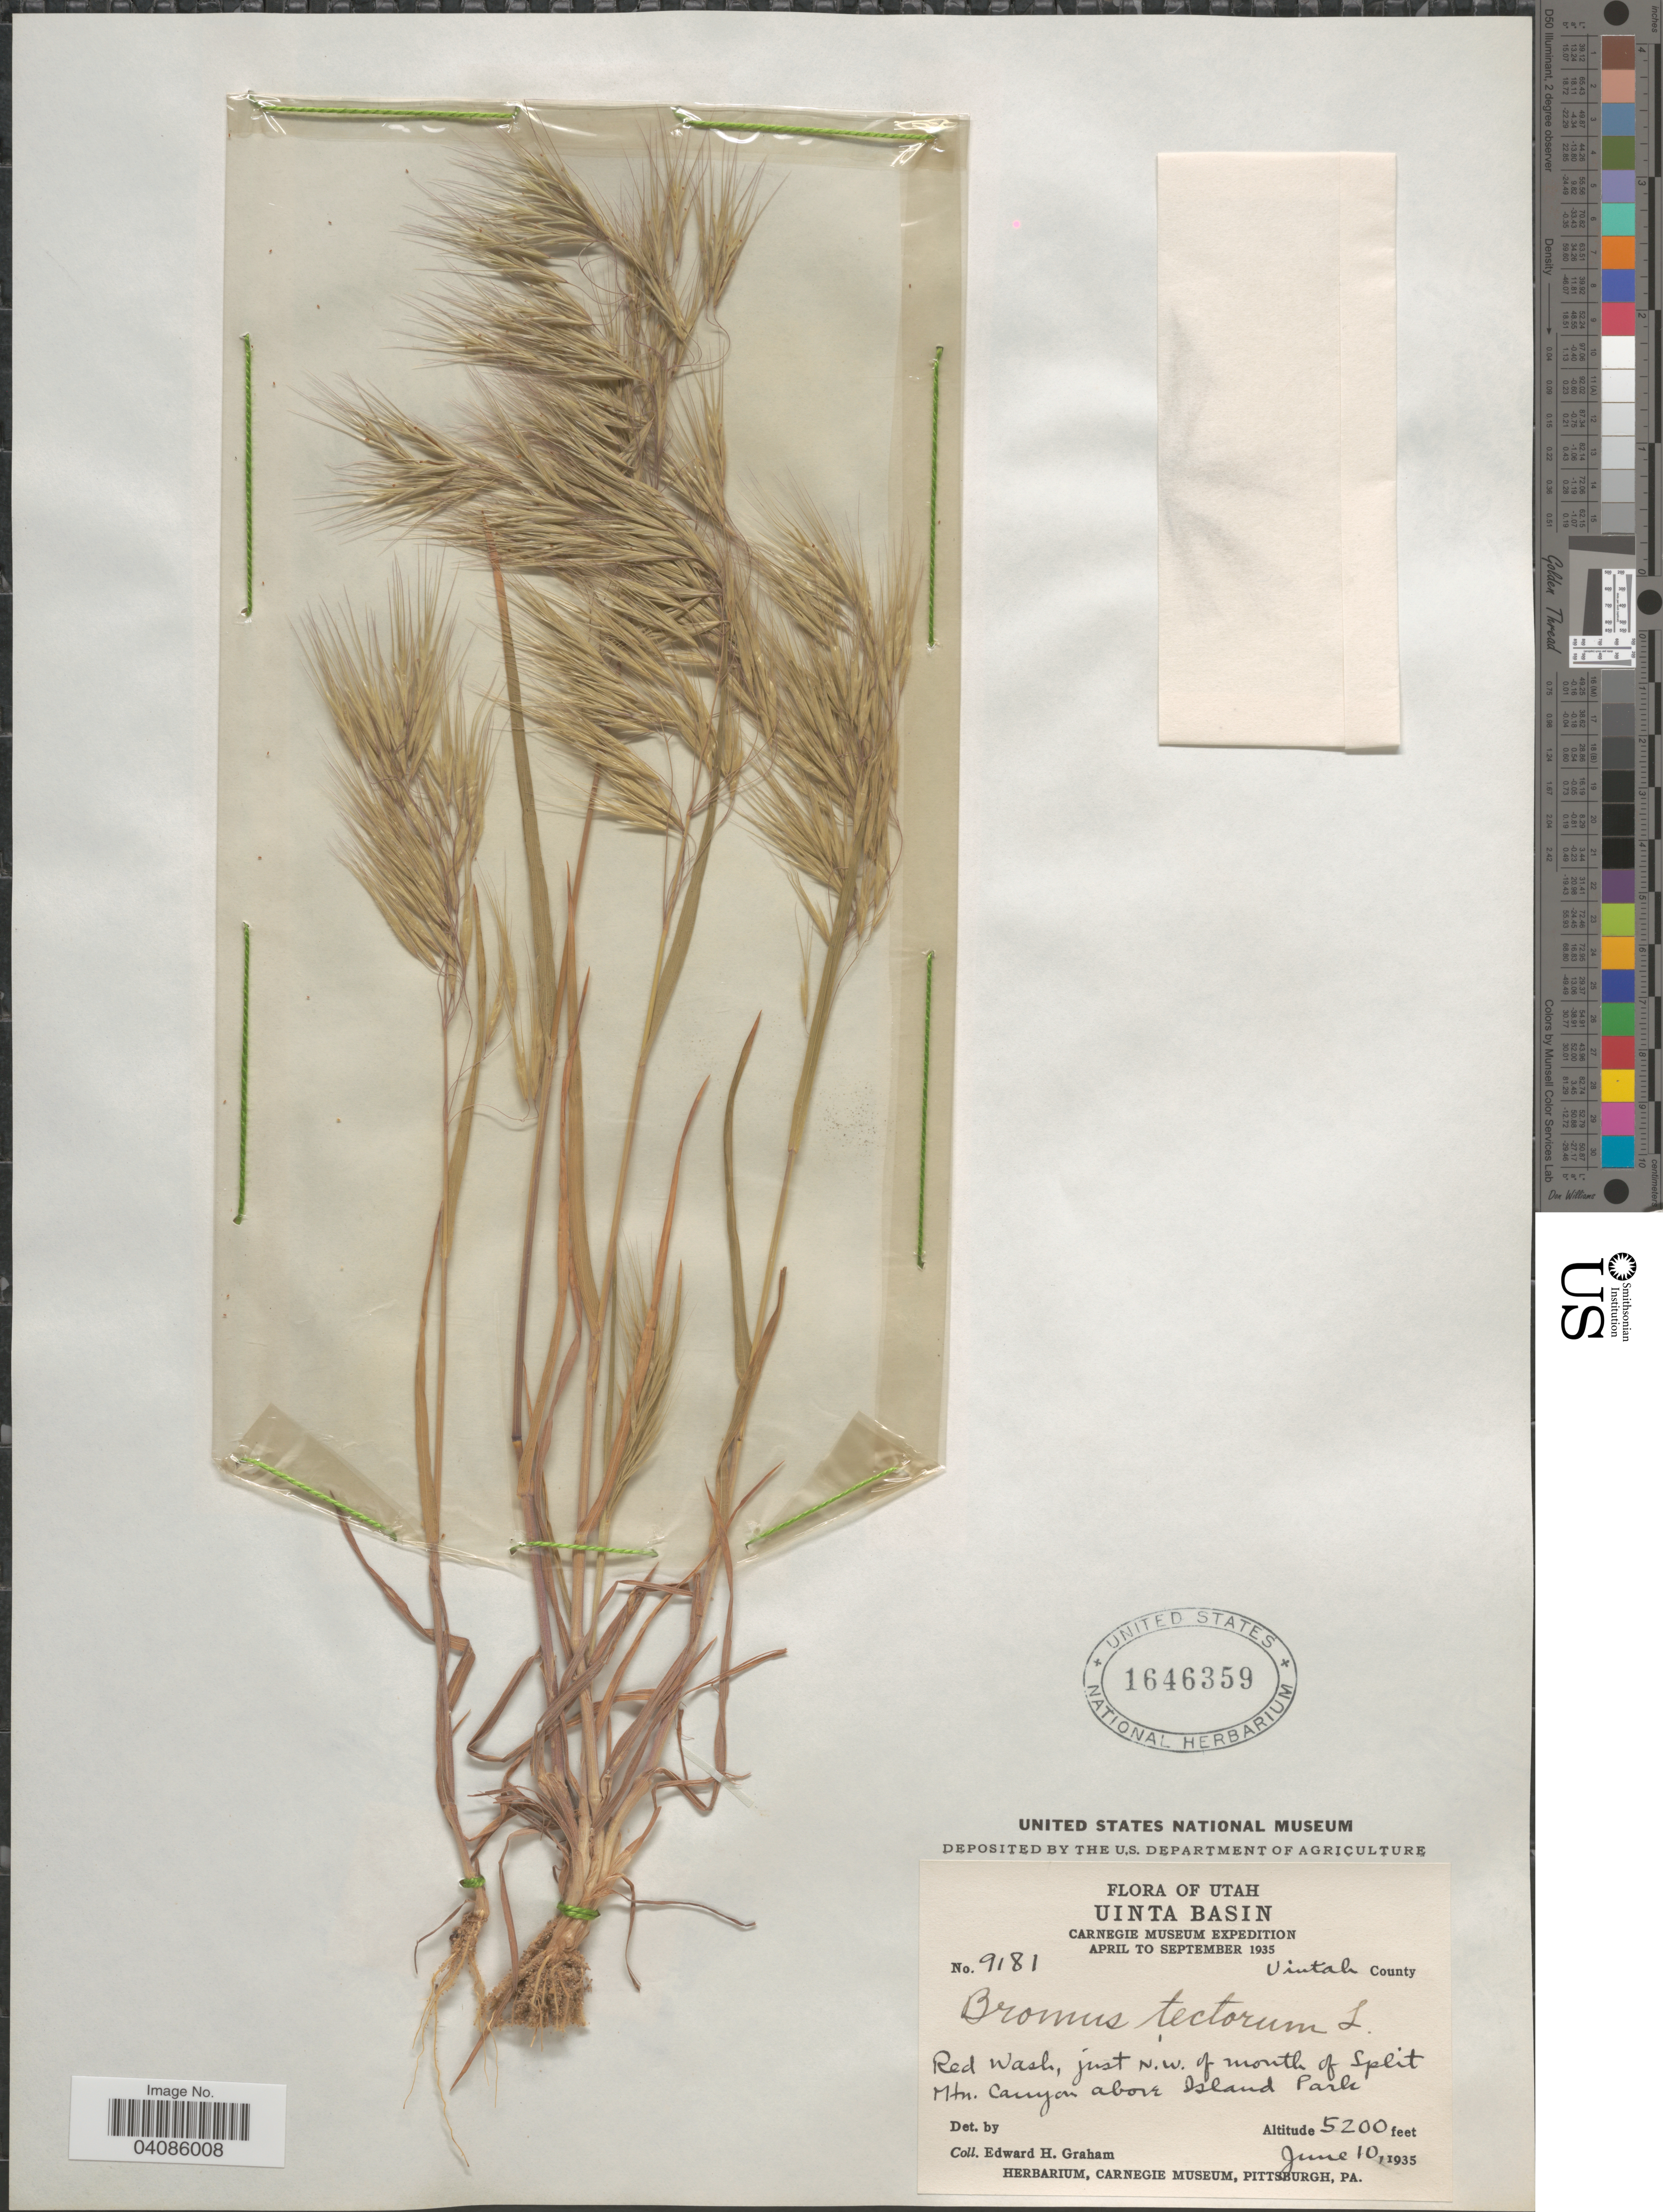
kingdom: Plantae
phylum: Tracheophyta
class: Liliopsida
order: Poales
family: Poaceae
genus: Bromus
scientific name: Bromus tectorum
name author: L.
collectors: E. H. Graham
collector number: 9181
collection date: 1935-06-10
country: United States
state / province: Utah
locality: Uinta Basin. Carnegie Museum Expedition April to September 1935. Uintah County. Red Wash, just n.w. of mouth of Split Mtn. Canyon above Island Park.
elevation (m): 1585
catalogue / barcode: US 1646359